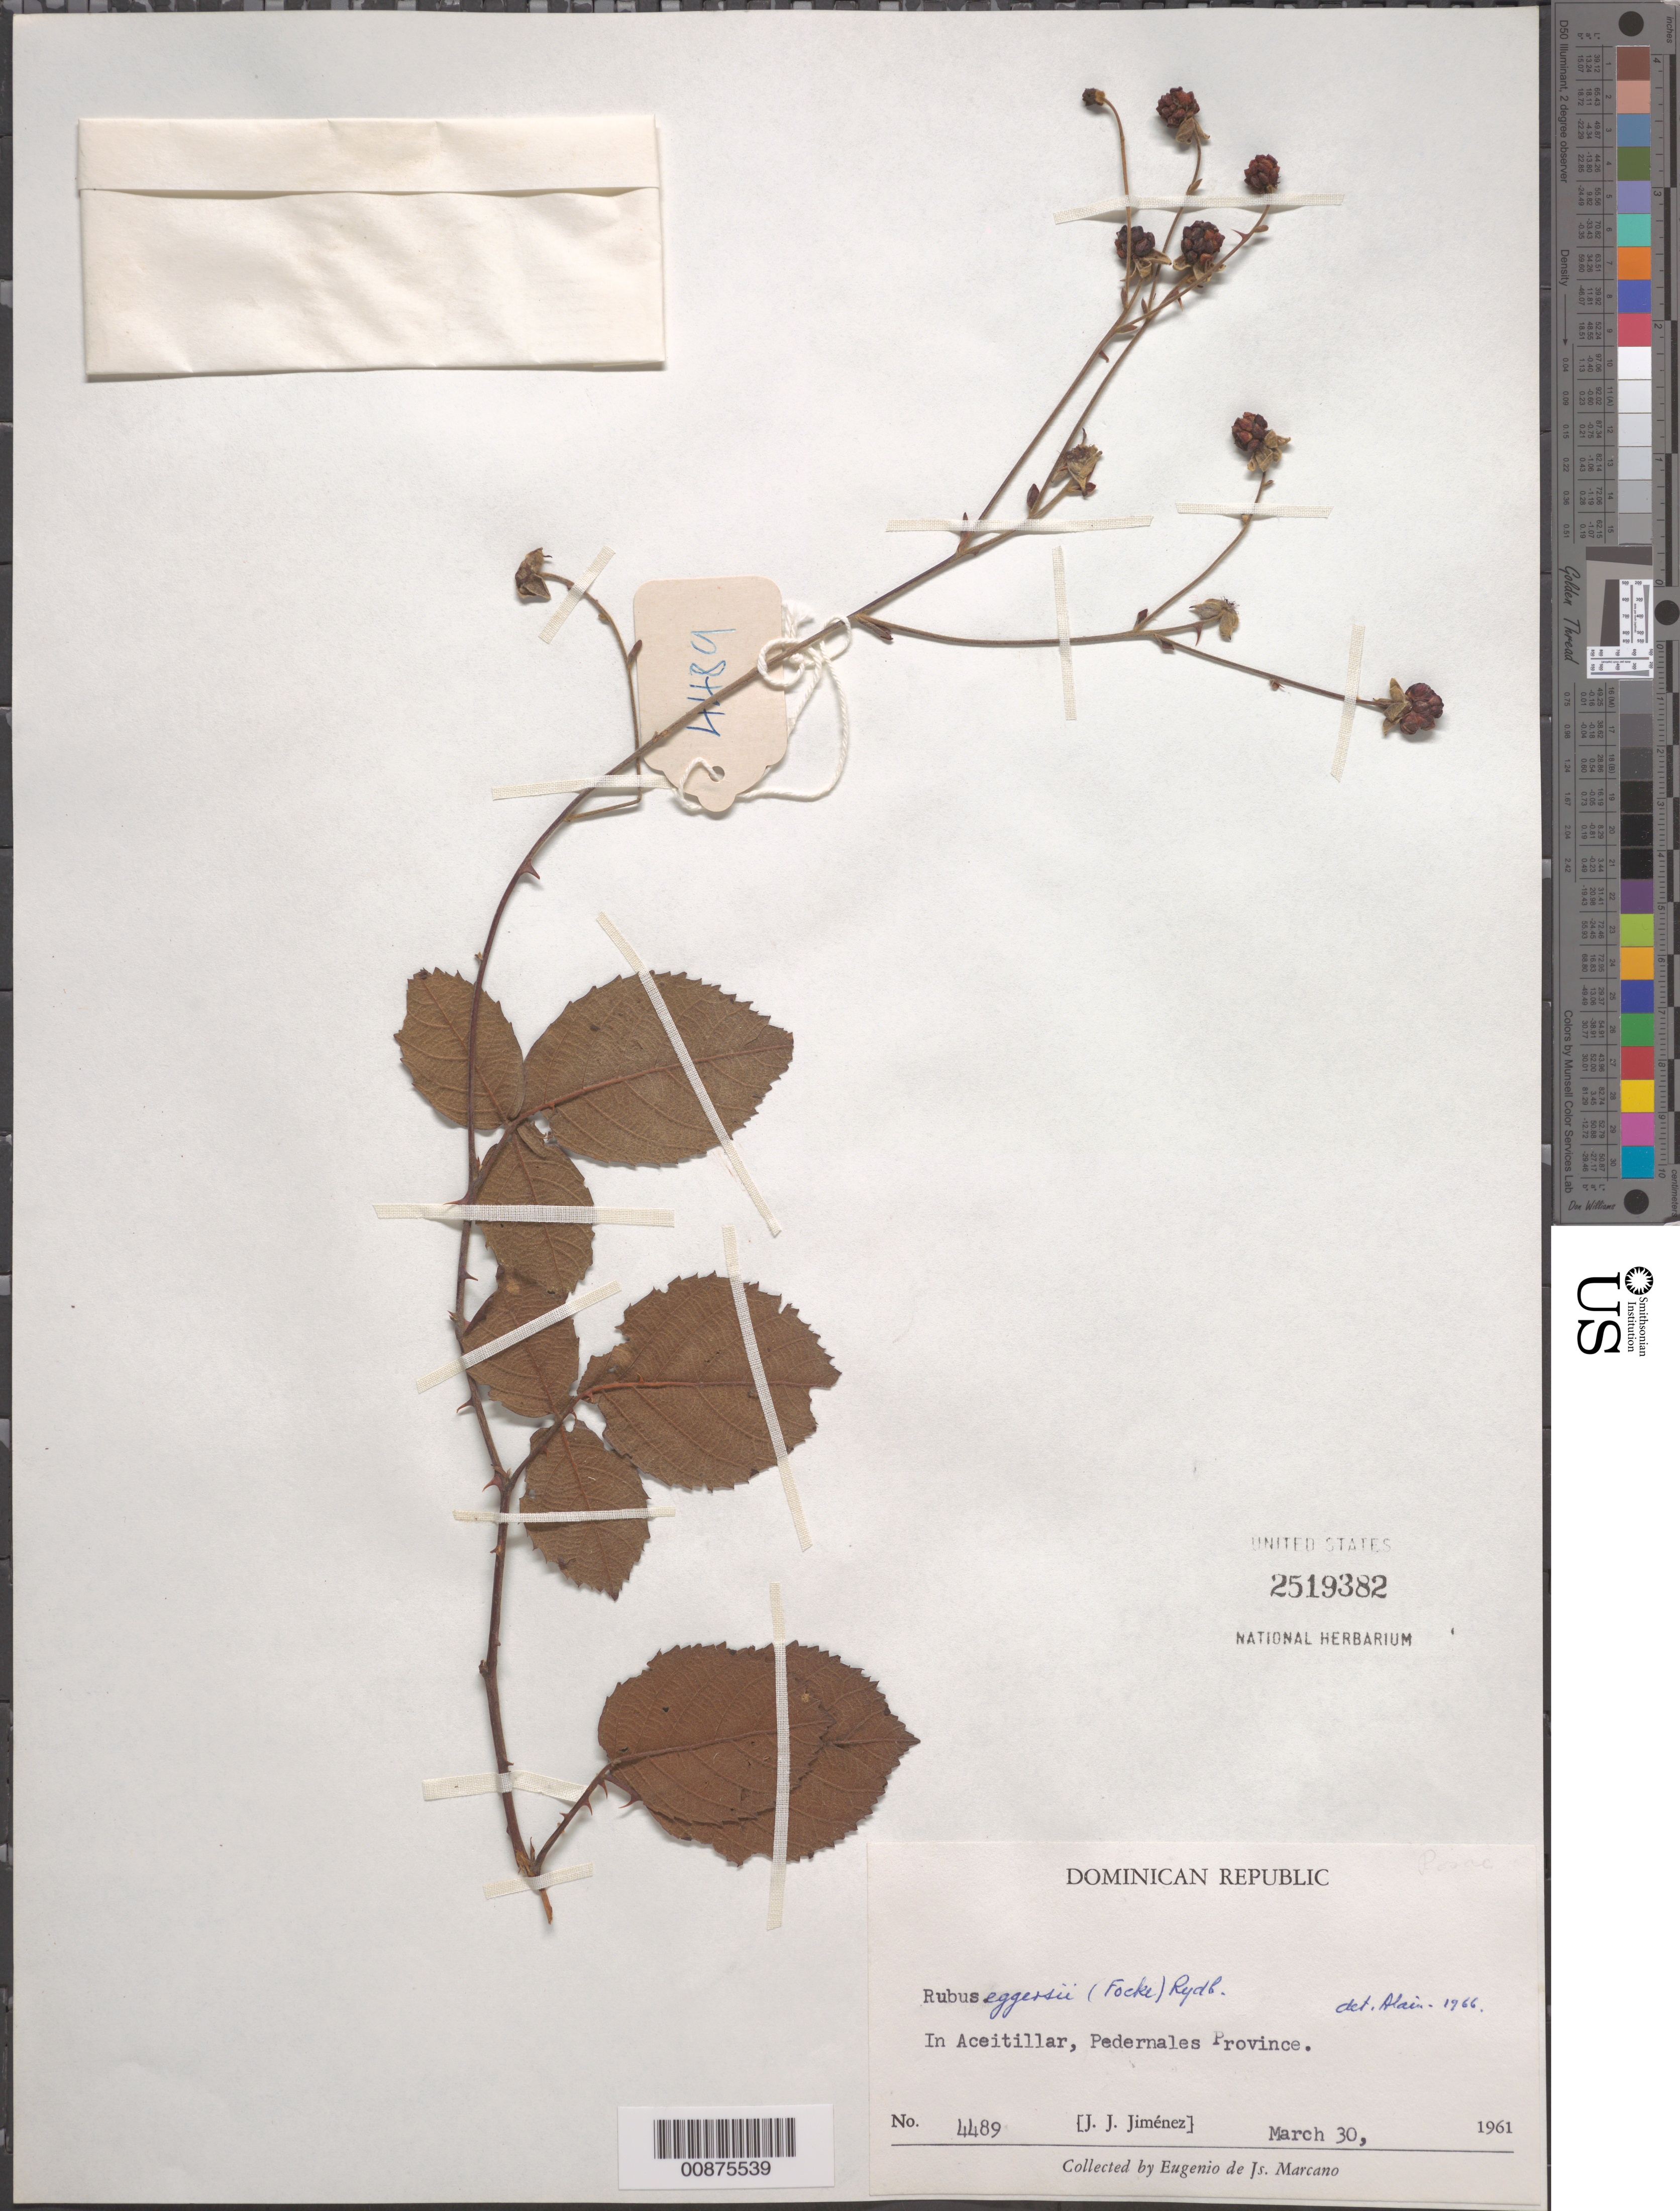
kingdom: Plantae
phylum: Tracheophyta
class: Magnoliopsida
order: Rosales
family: Rosaceae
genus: Rubus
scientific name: Rubus eggersii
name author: Rydb.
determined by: Liogier, Alain H.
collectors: E. J. Marcano F. & J. J. Jiménez Almonte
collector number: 4489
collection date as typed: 30 Mar 1961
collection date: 1961-03-30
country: Dominican Republic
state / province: Pedernales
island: Hispaniola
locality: In Aceitillar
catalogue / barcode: US 2519382